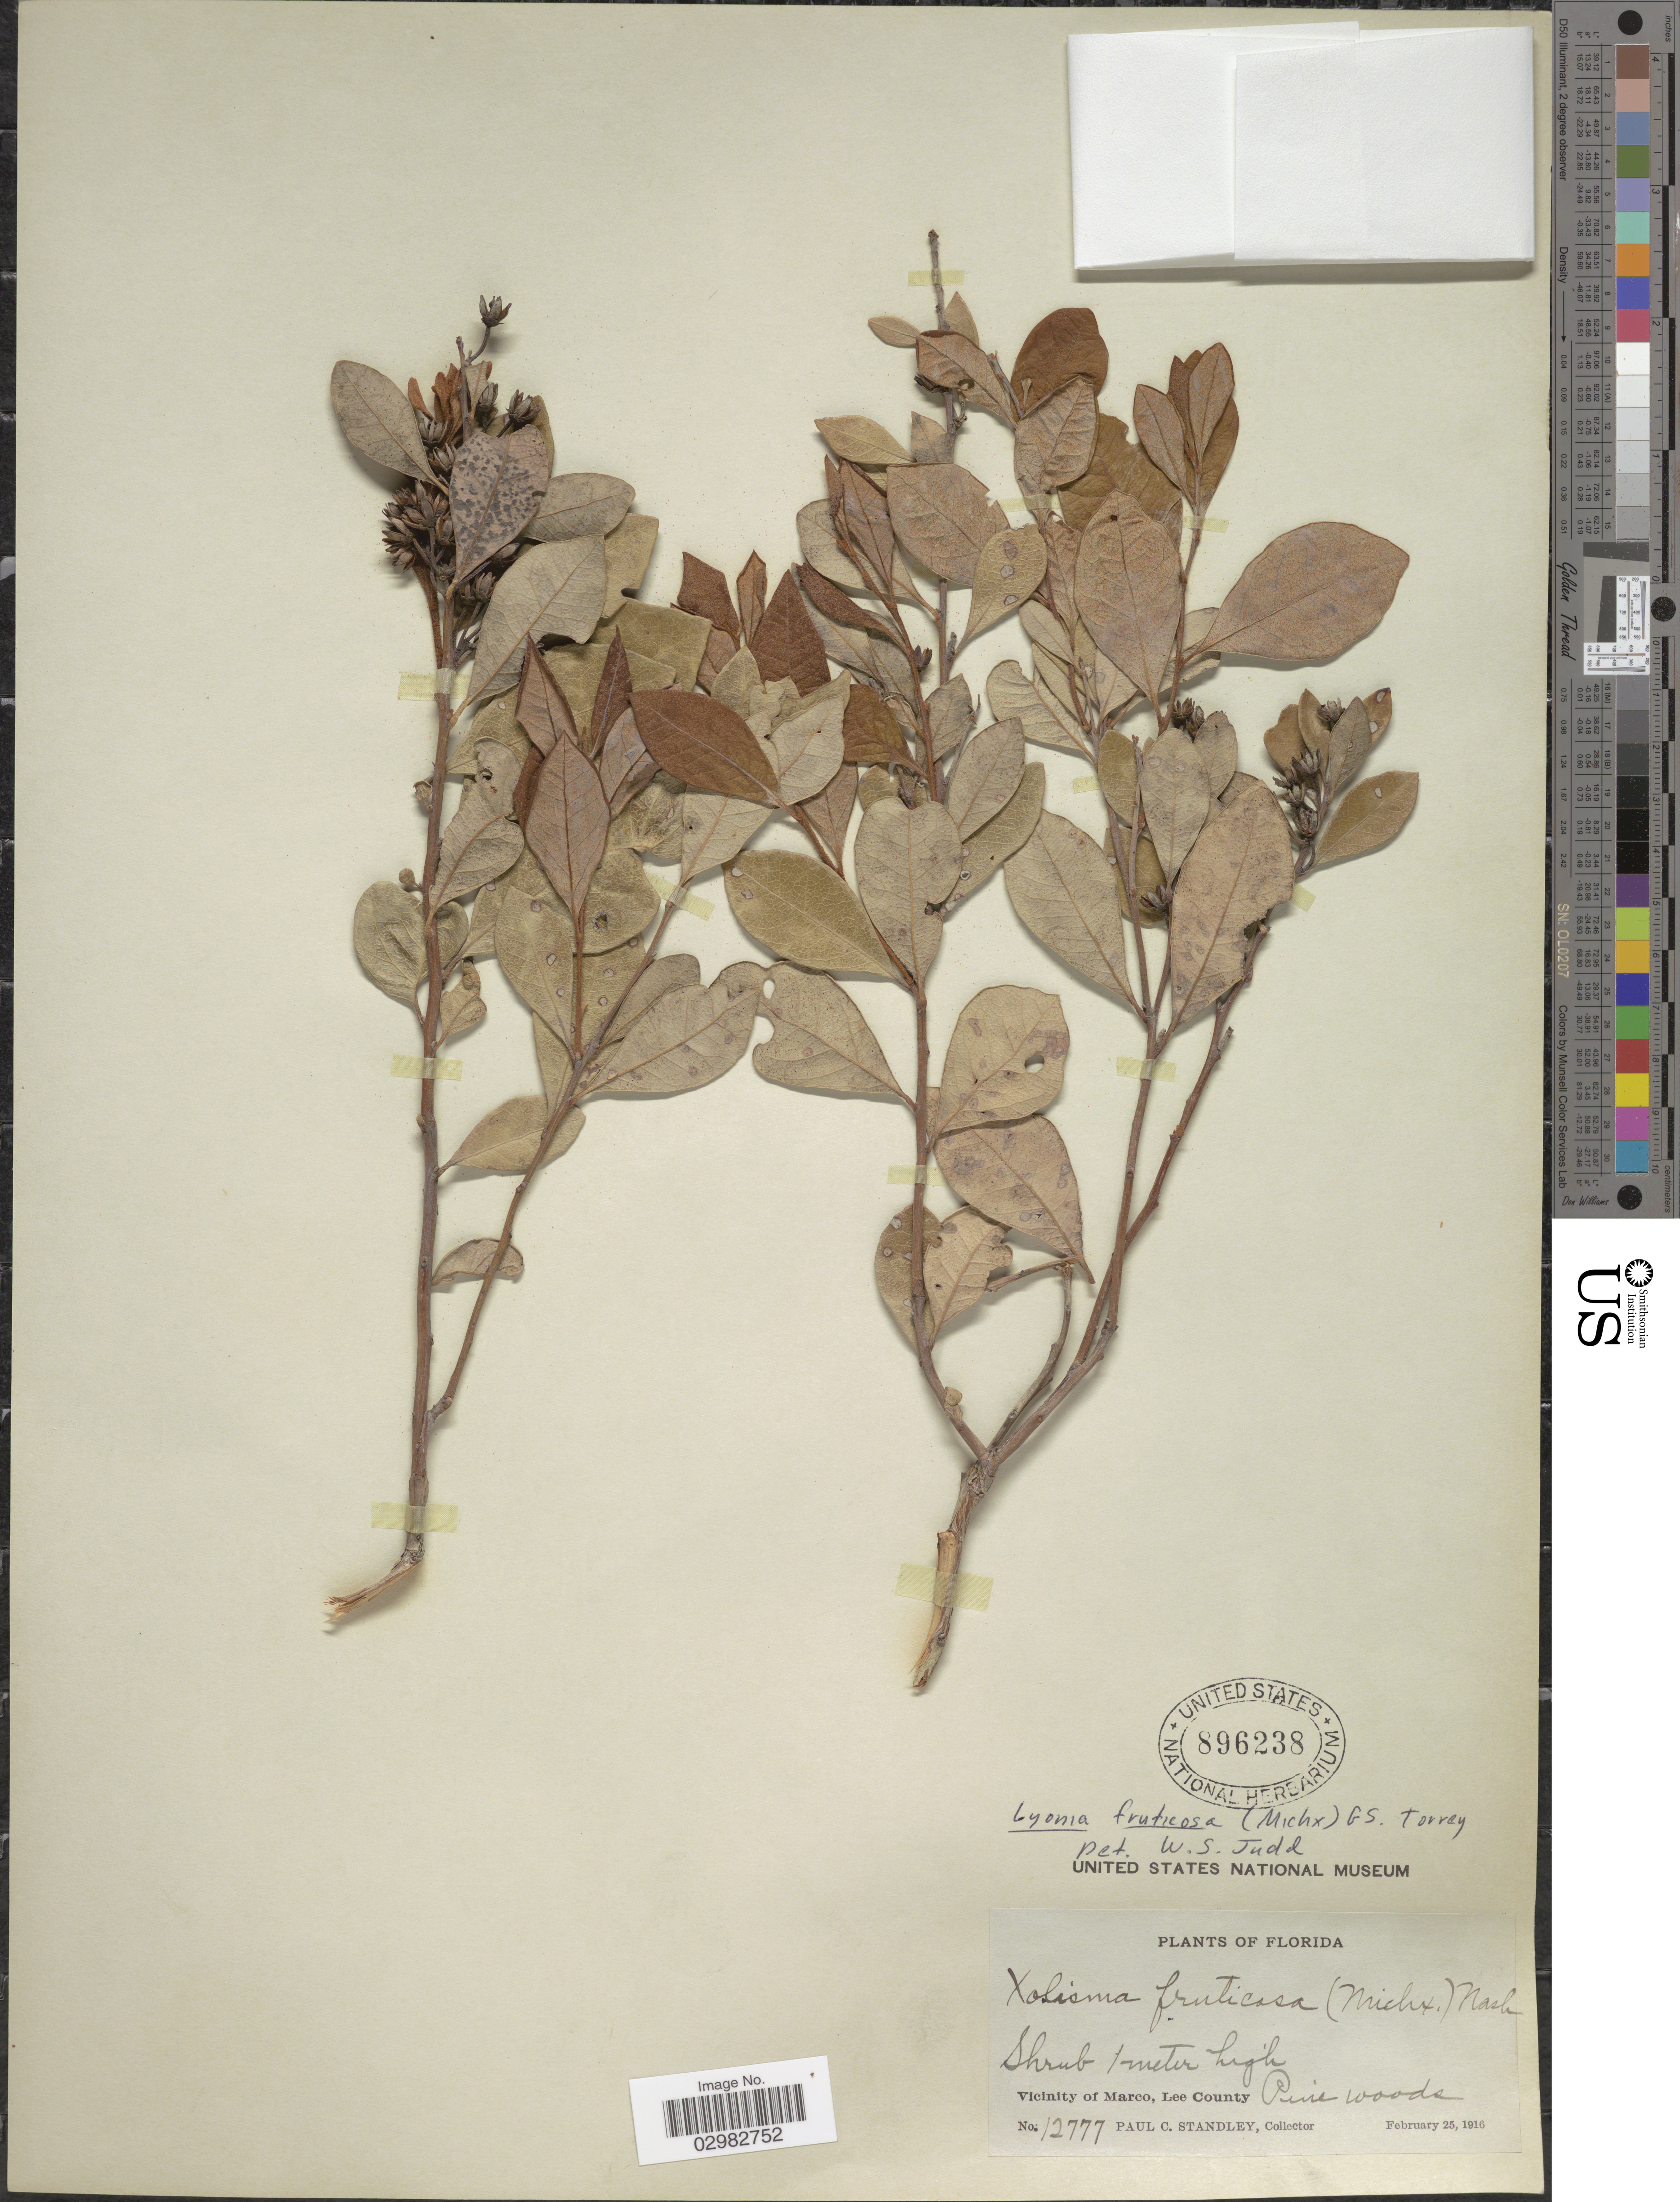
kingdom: Plantae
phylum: Tracheophyta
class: Magnoliopsida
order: Ericales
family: Ericaceae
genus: Lyonia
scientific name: Lyonia fruticosa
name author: (Michx.) G.S. Torr.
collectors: P. C. Standley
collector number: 12777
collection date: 1916-02-25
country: United States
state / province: Florida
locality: Vicinity of Marco, Lee County.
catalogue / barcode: US 896238